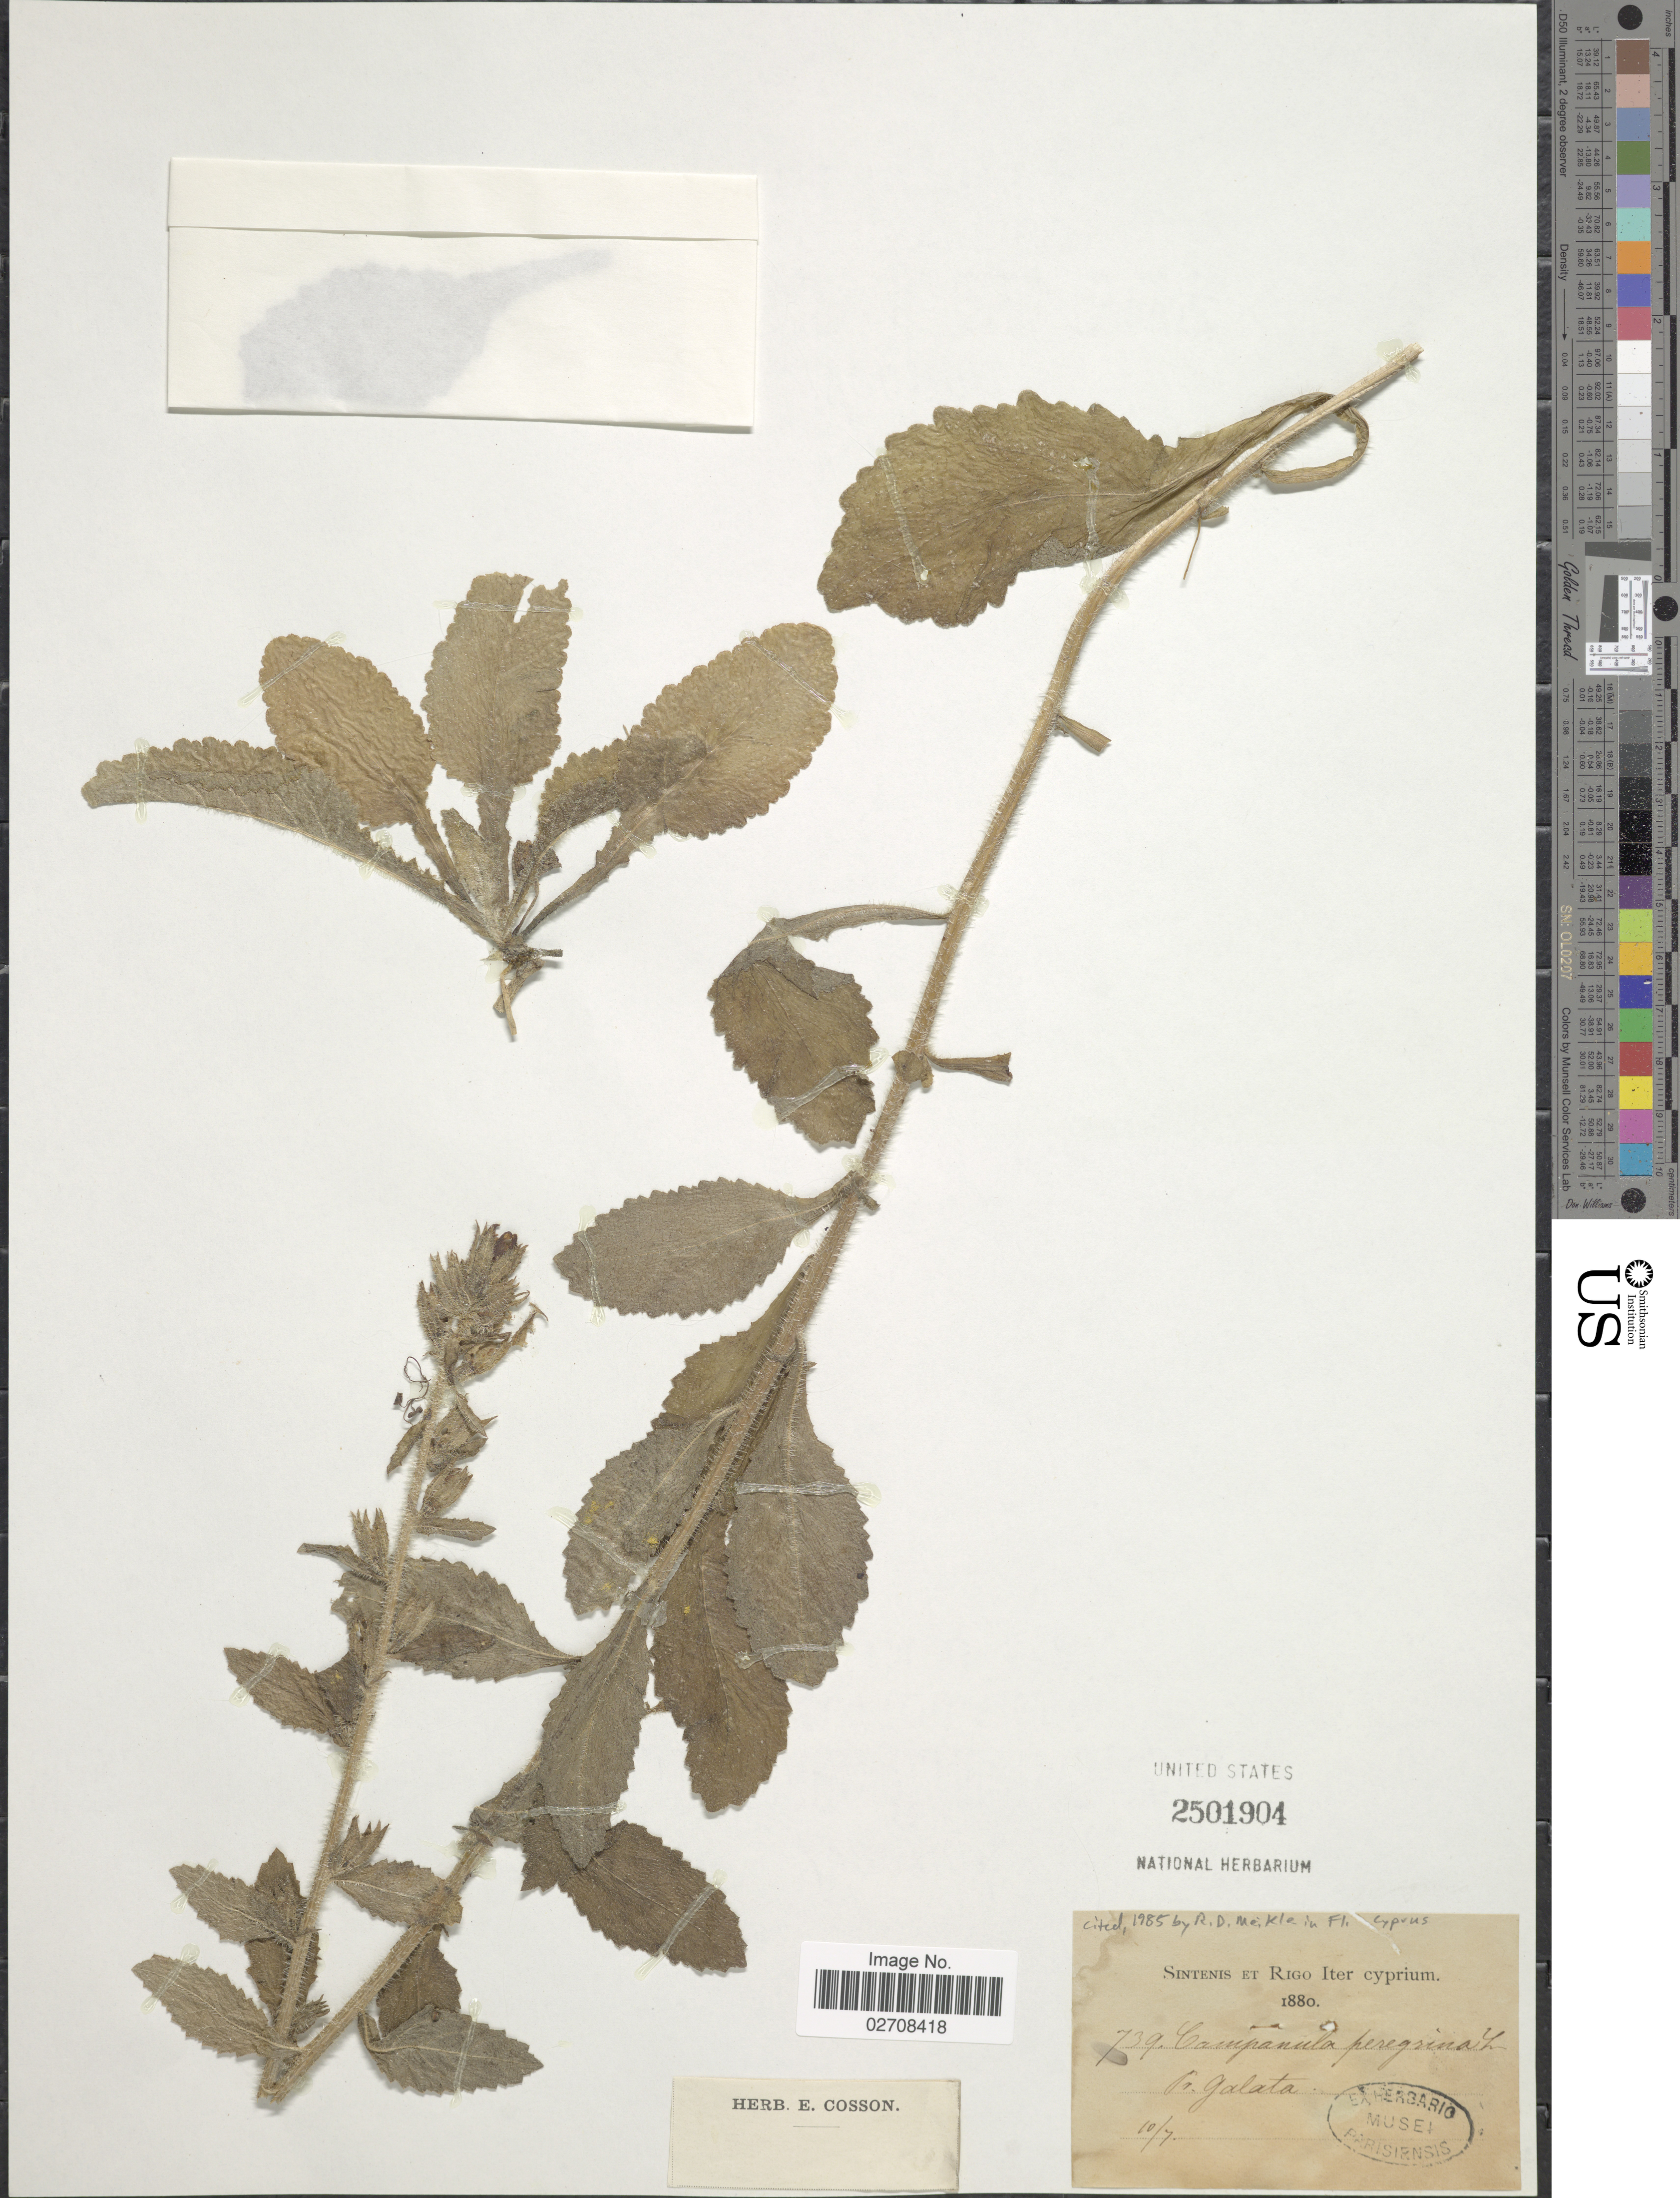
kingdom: Plantae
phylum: Tracheophyta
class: Magnoliopsida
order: Asterales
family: Campanulaceae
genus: Campanula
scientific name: Campanula peregrina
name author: L.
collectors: -. Sintenis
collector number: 739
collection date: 1880-07-10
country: Turkey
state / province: Istanbul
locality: Iter cyprium. Pr. Galata.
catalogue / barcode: US 2501904